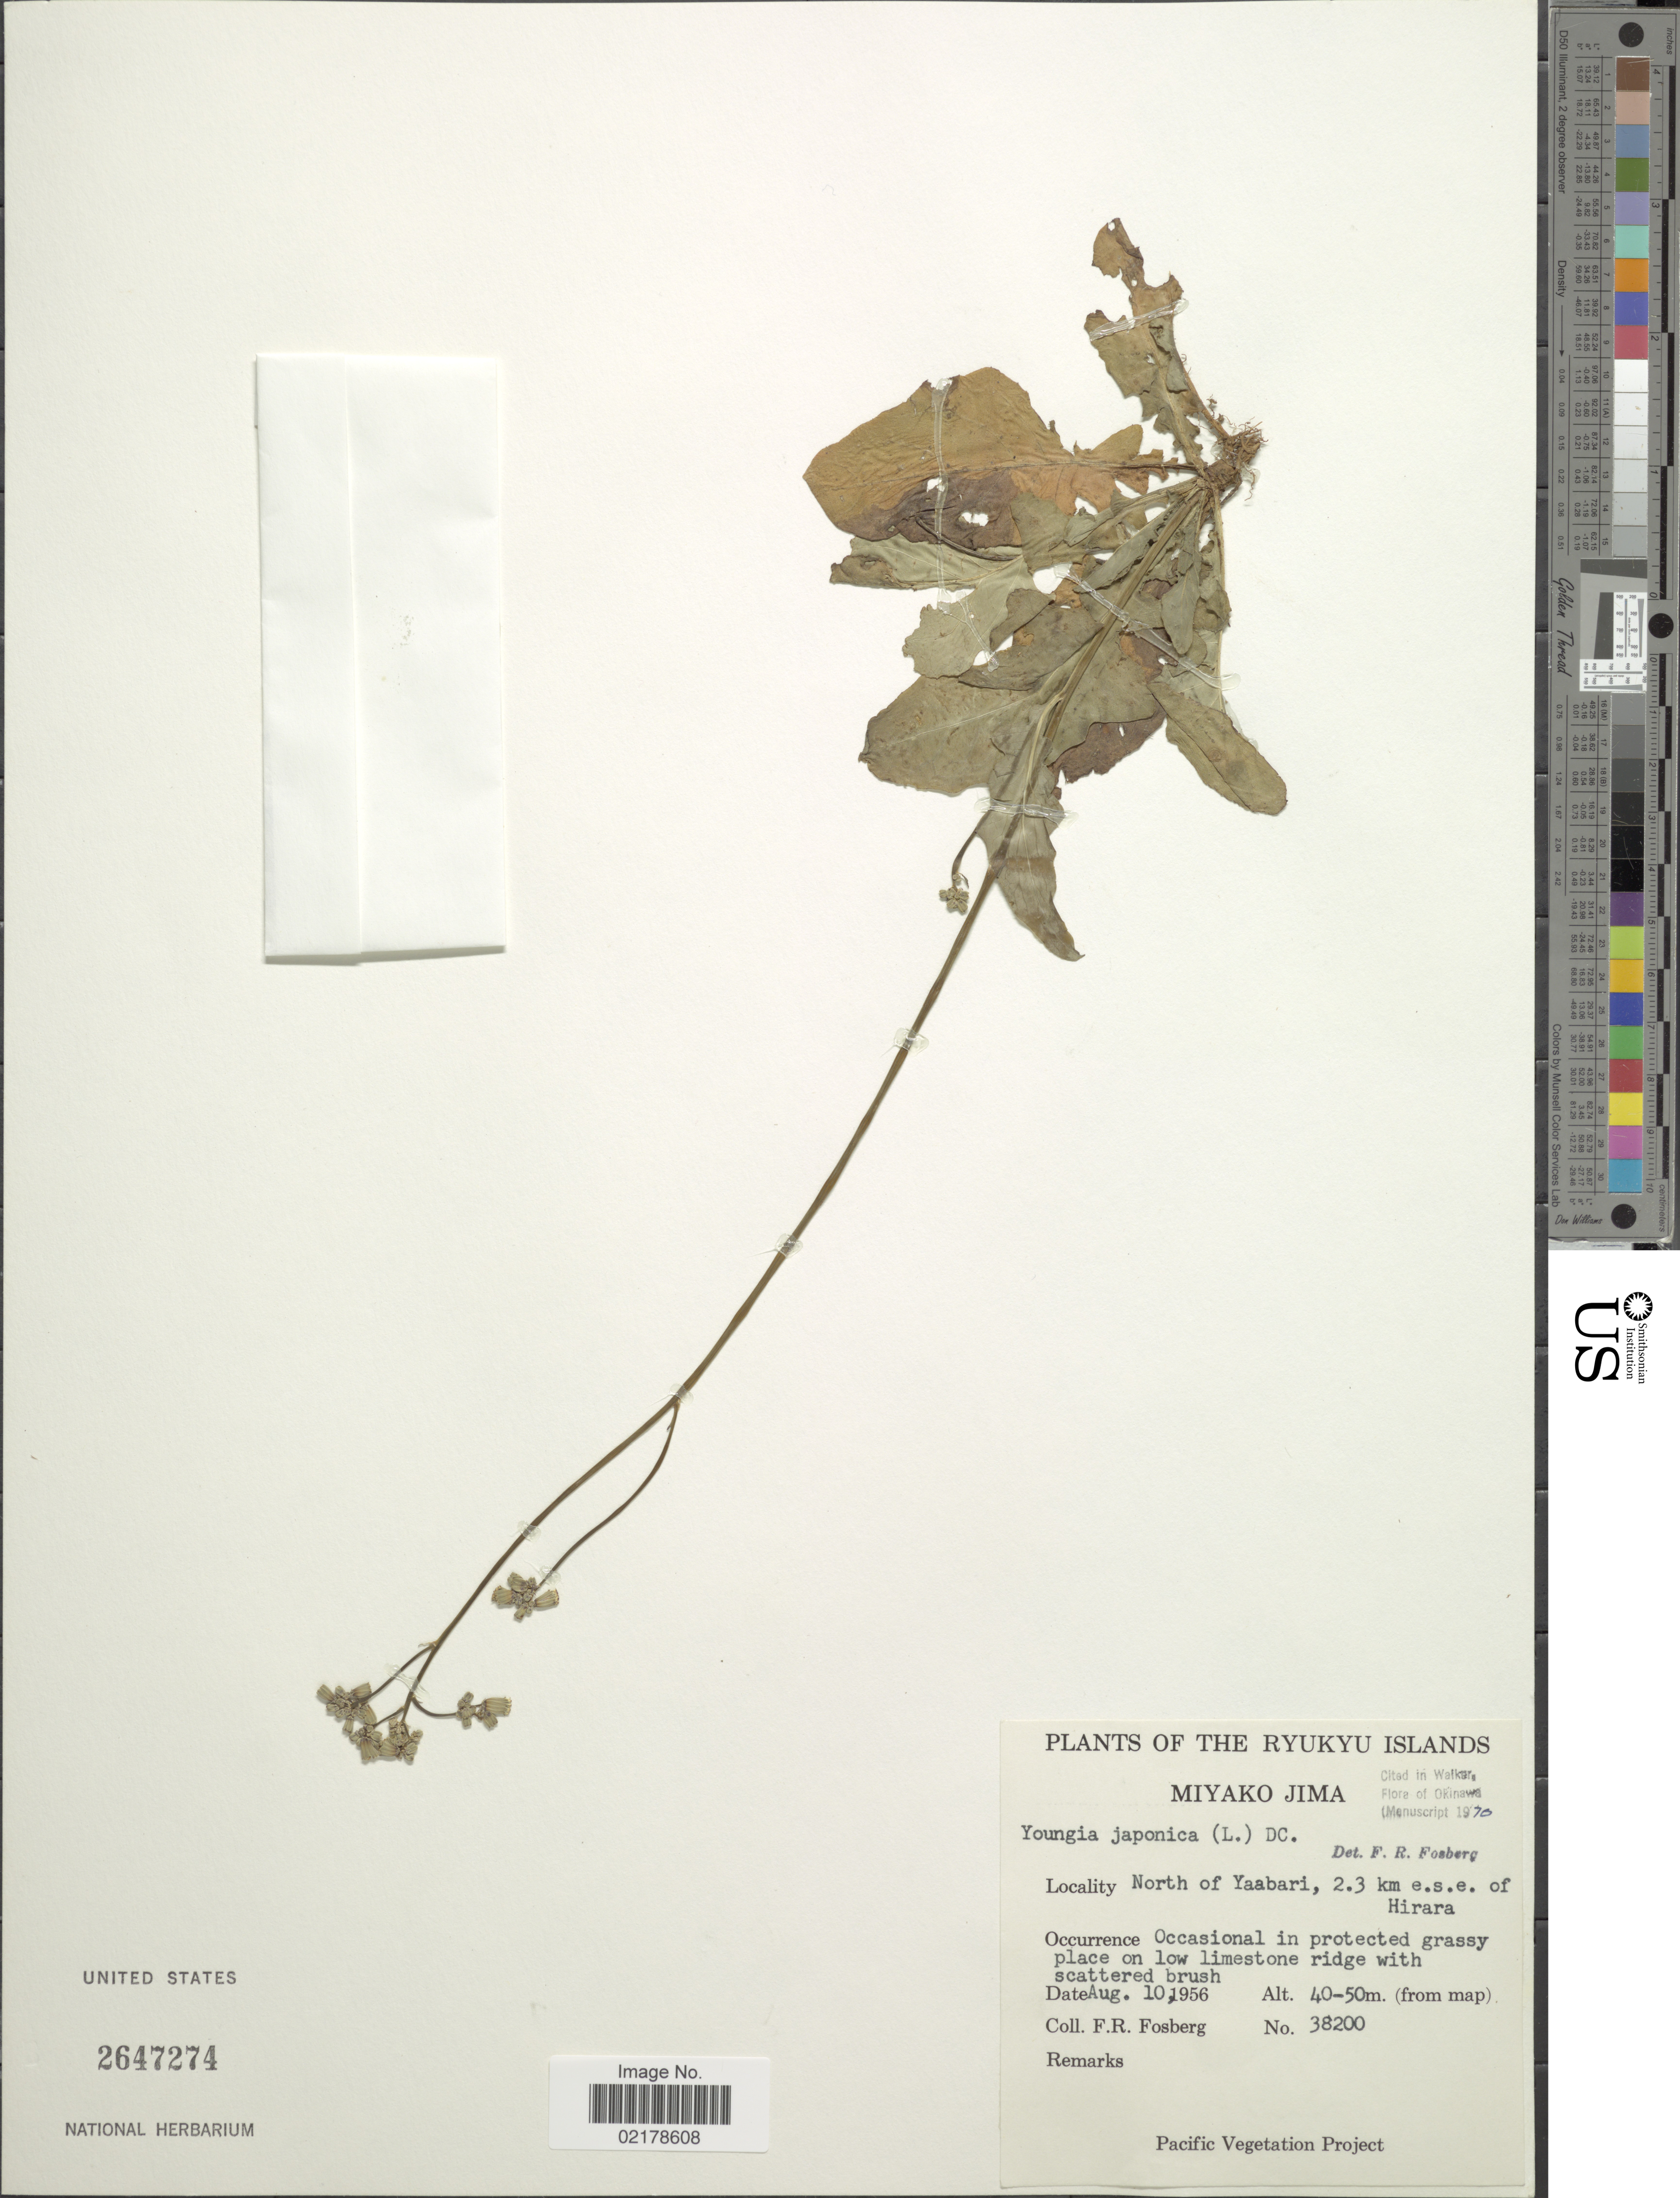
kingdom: Plantae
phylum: Tracheophyta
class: Magnoliopsida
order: Asterales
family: Asteraceae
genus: Youngia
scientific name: Youngia japonica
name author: (L.) DC.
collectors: F. R. Fosberg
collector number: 38200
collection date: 1956-08-10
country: Japan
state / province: Okinawa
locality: The Ryukyu Islands, Miyako Jima, North of Yaabari, 2.2 km e.s.e. of Hirara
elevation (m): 40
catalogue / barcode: US 2647274